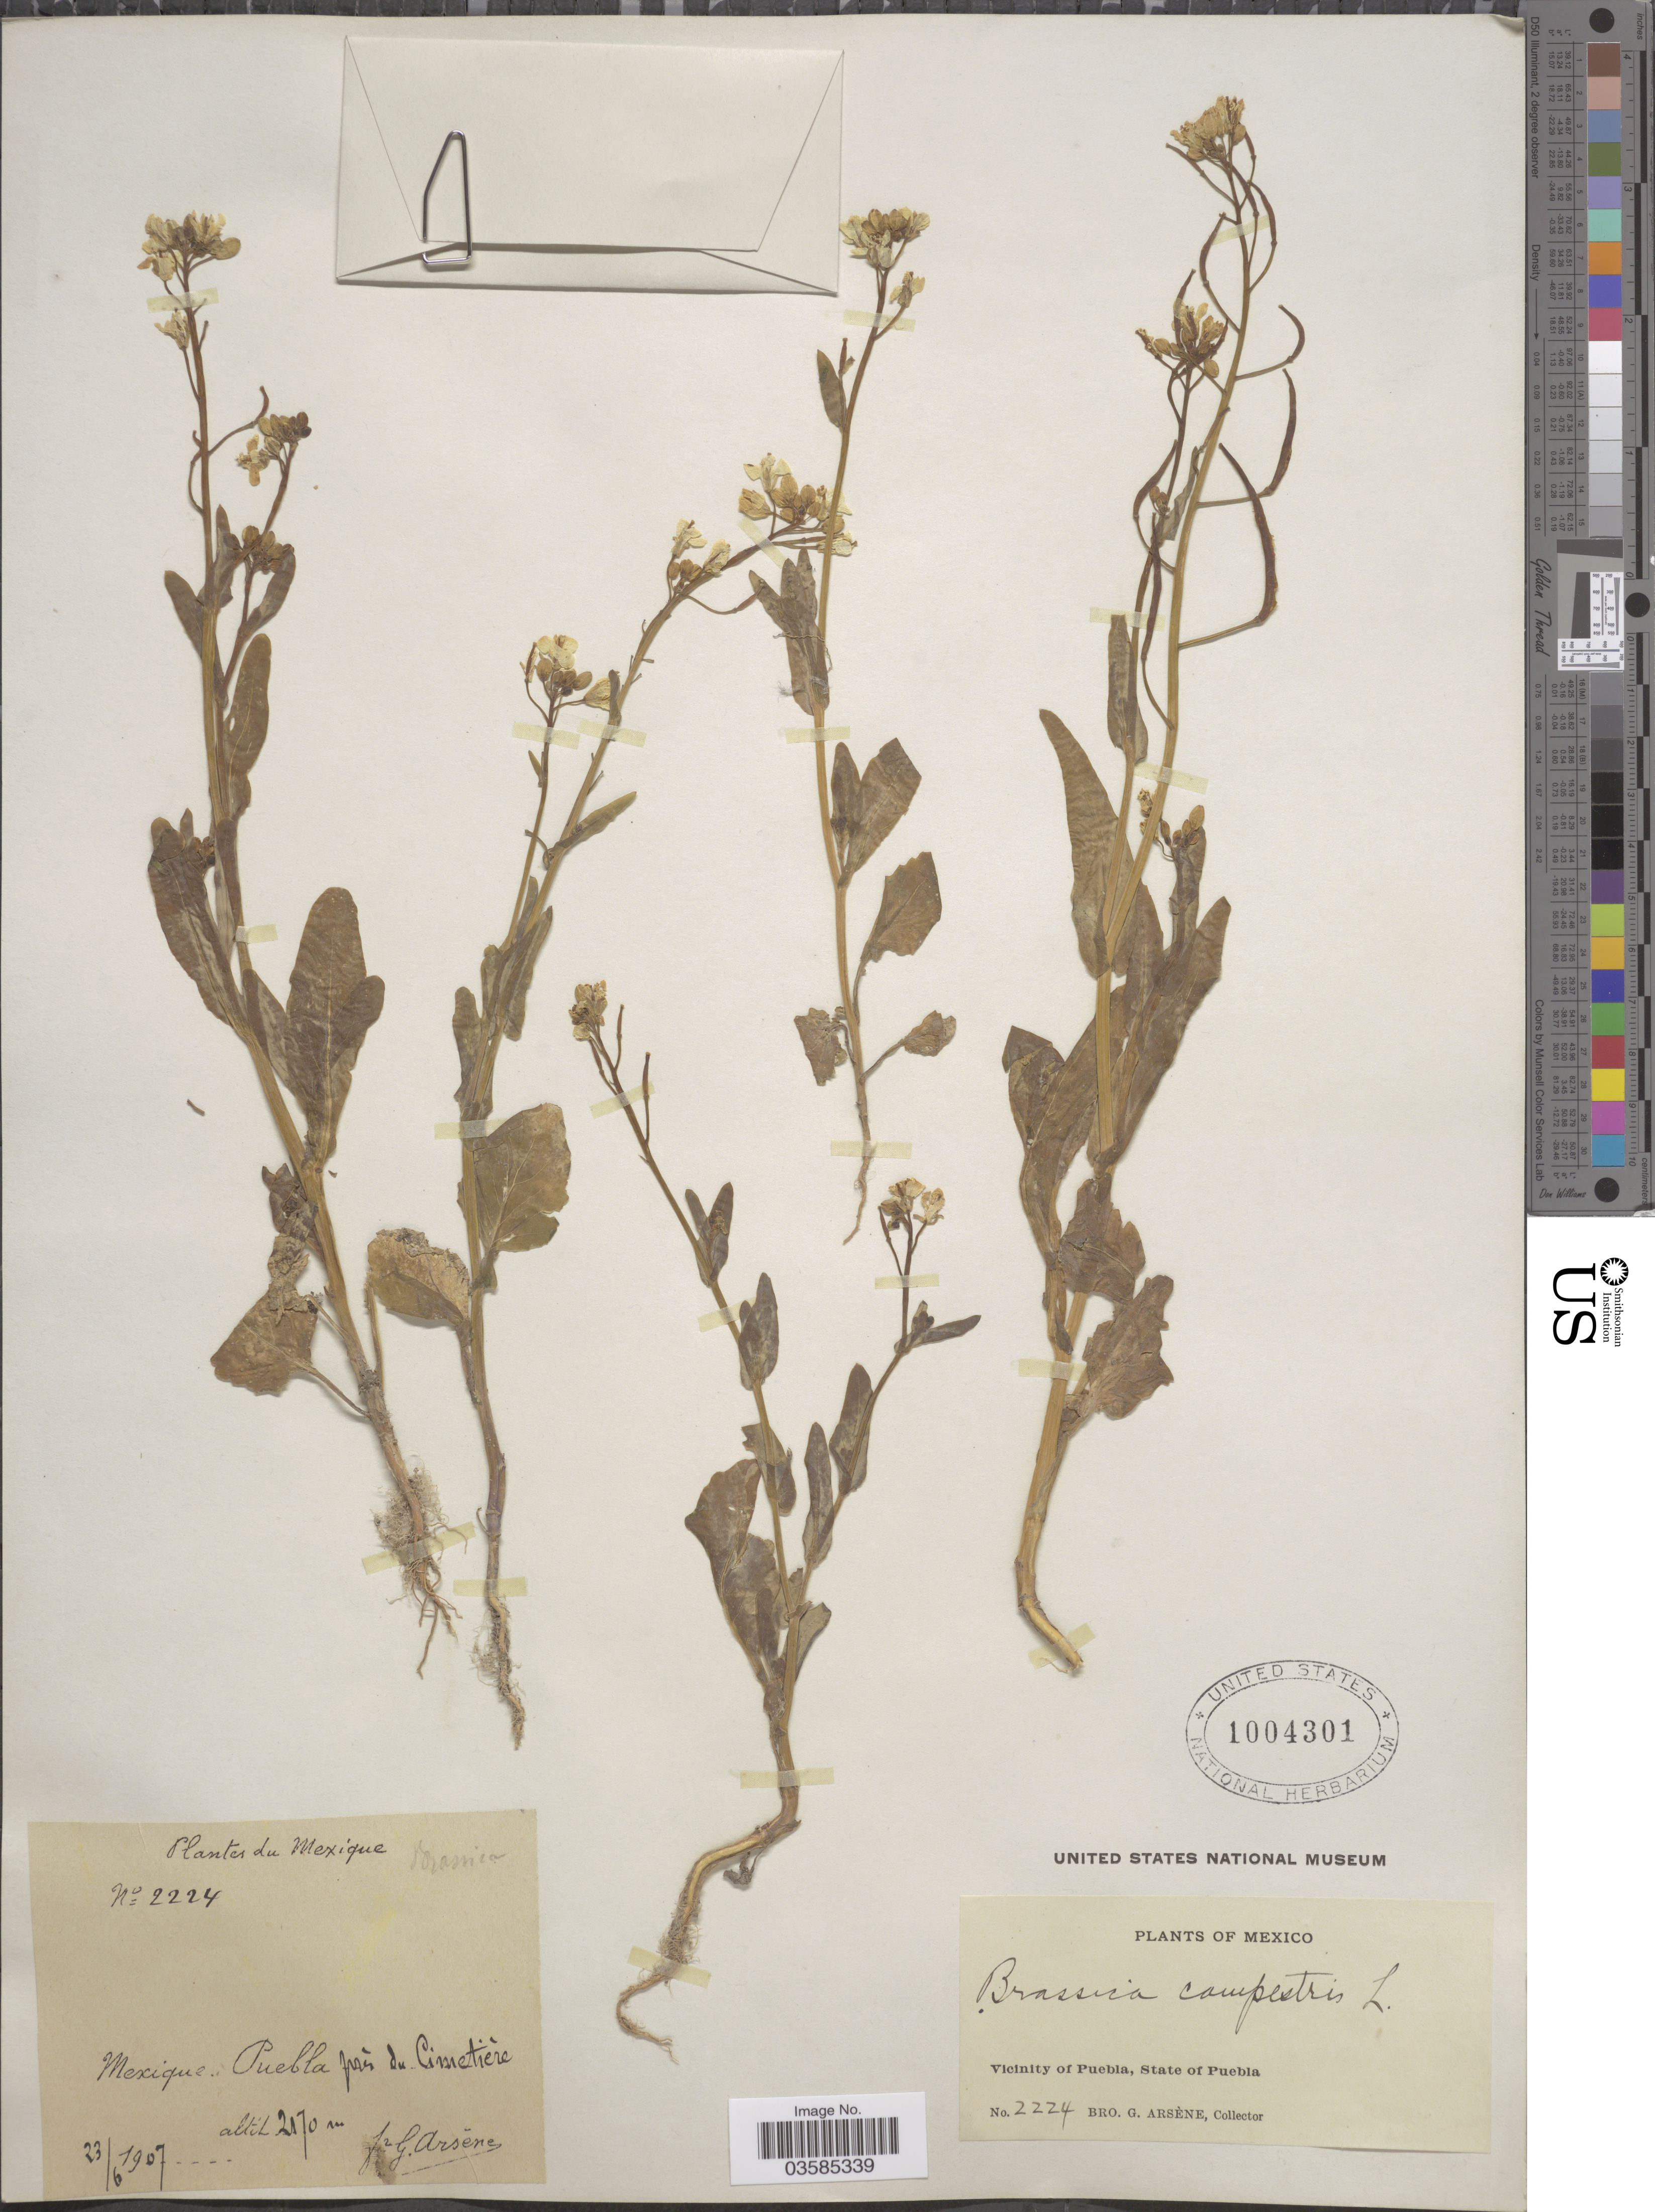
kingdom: Plantae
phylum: Tracheophyta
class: Magnoliopsida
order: Brassicales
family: Brassicaceae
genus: Brassica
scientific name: Brassica campestris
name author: L.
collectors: Bro. G. Arsène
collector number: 2224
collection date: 1907-06-23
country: Mexico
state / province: Puebla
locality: Vicinity of Puebla. Prés de Cimetiere.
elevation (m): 2170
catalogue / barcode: US 1004301